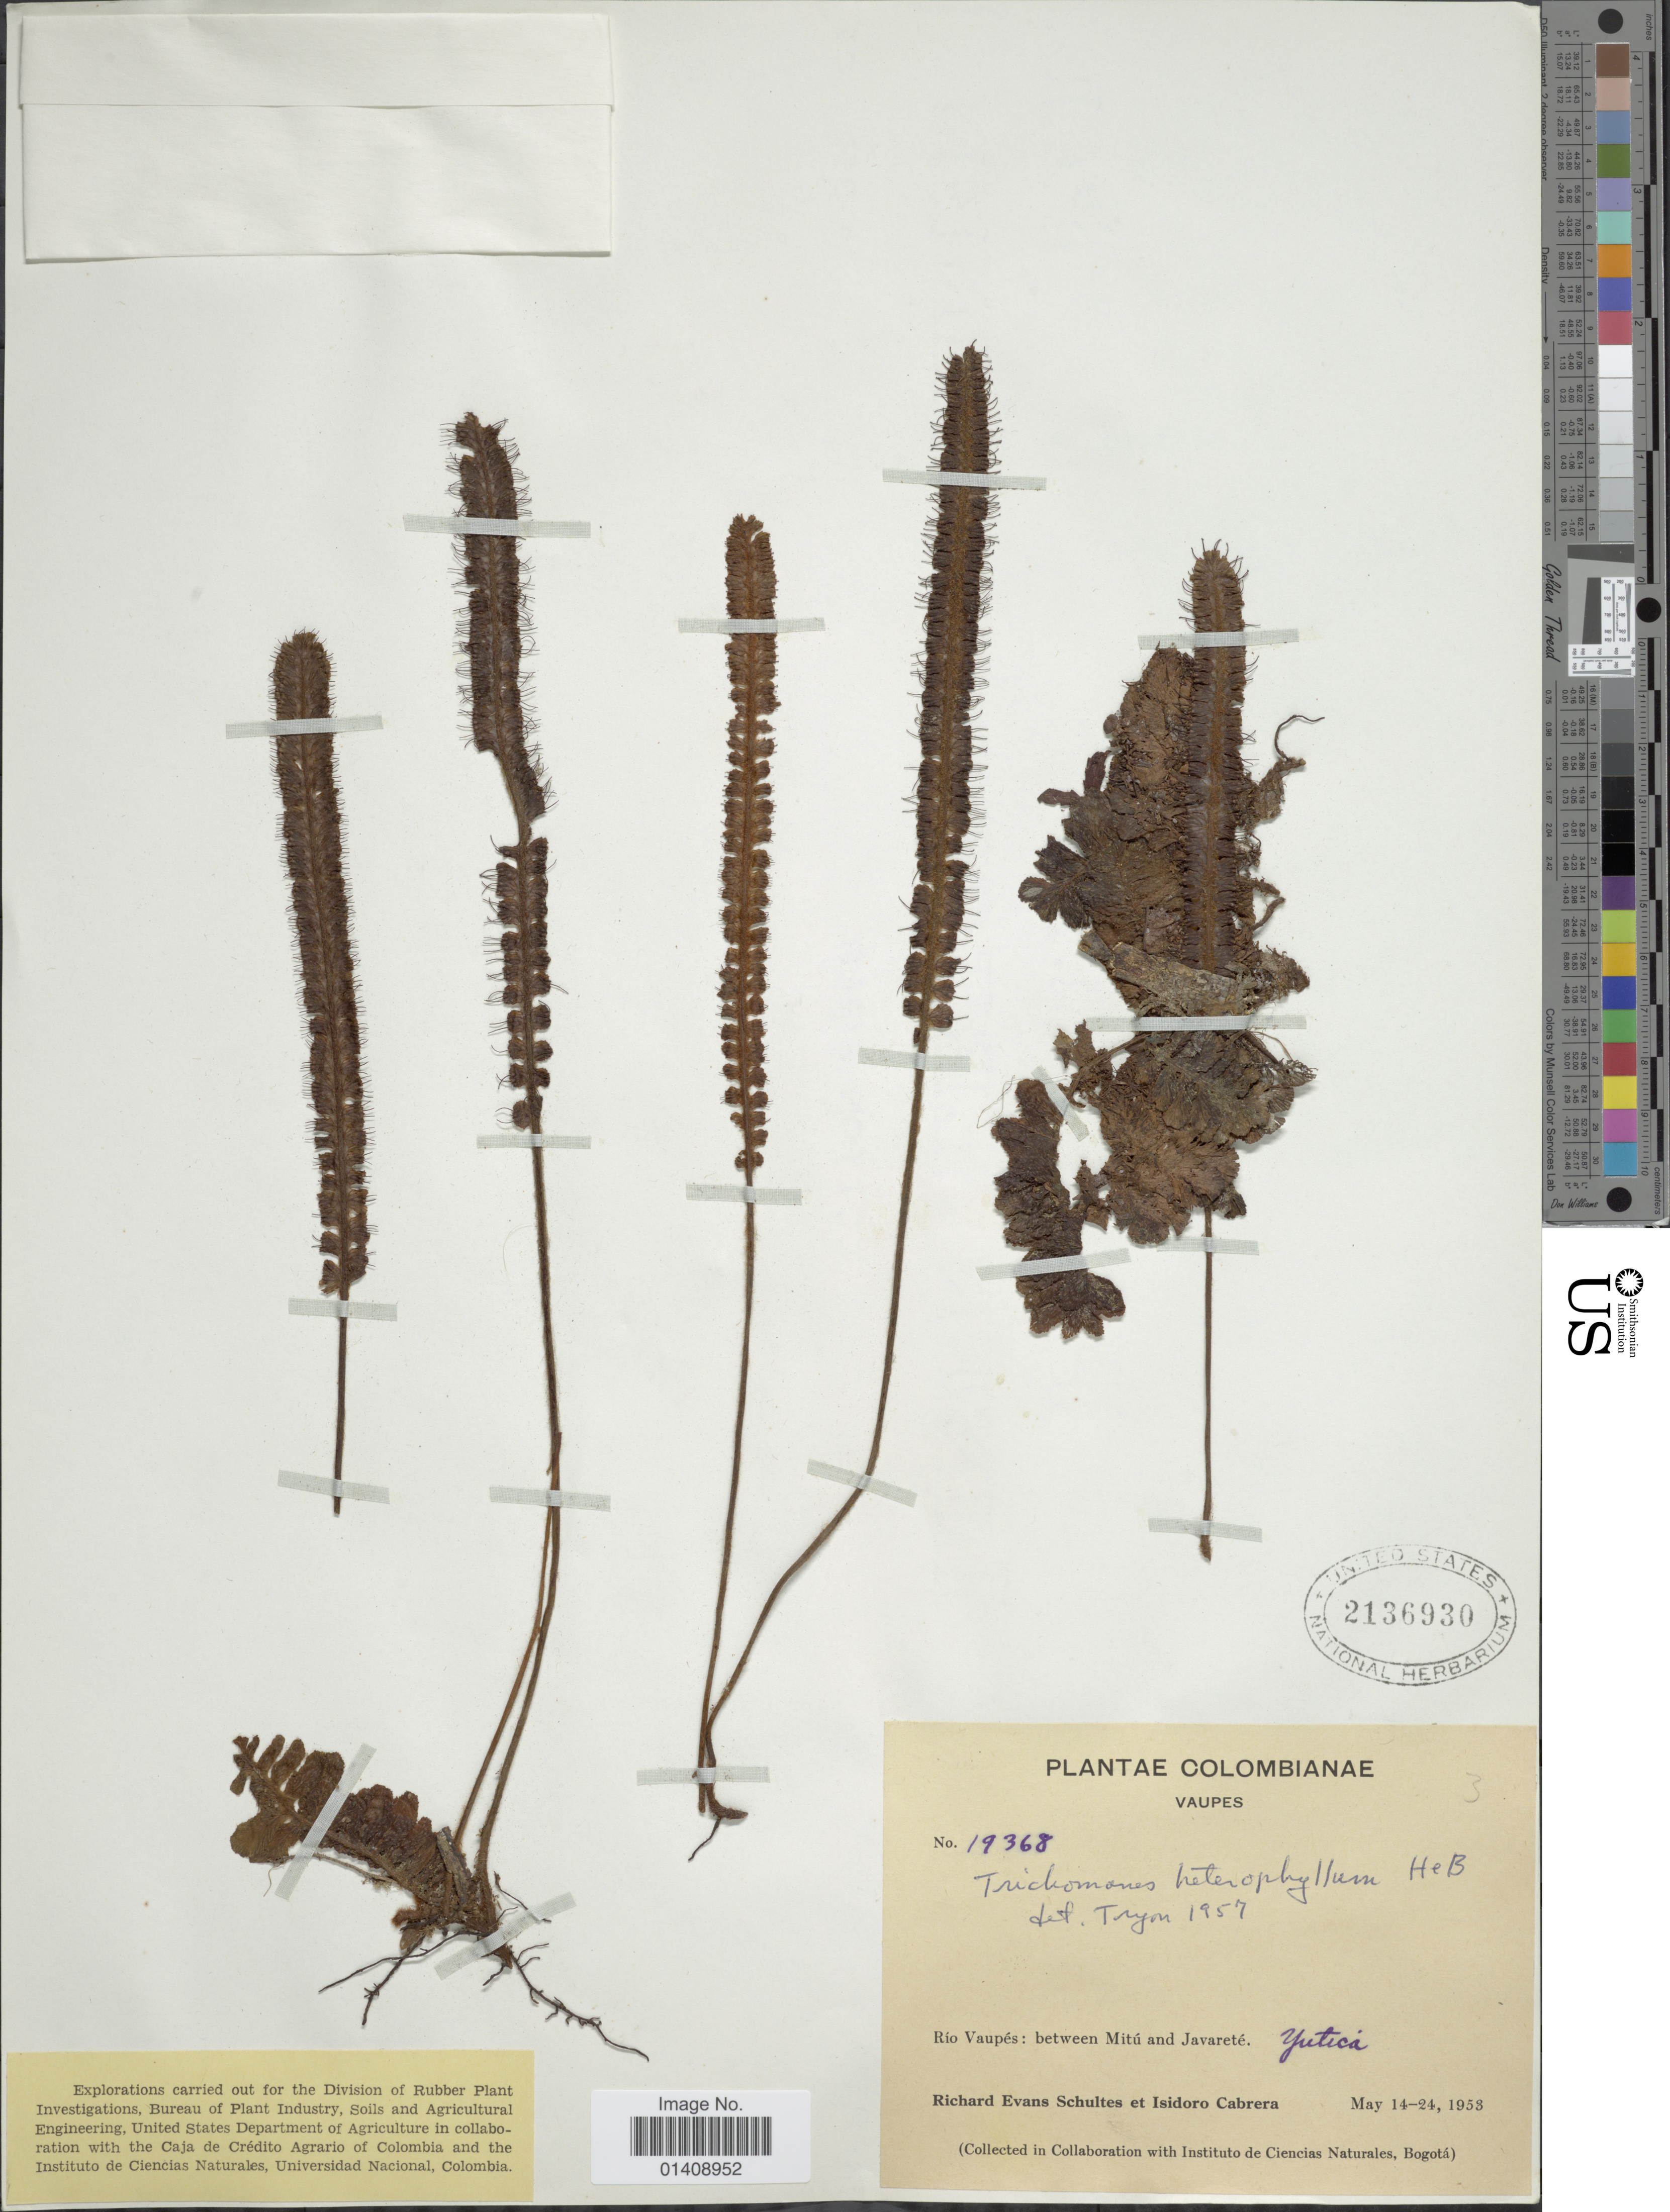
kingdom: Plantae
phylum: Tracheophyta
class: Polypodiopsida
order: Hymenophyllales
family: Hymenophyllaceae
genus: Trichomanes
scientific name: Trichomanes humboldtii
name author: (Bosch) Lellinger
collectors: R. E. Schultes & I. Cabrera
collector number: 19368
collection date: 1953-05-14/1953-05-24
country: Colombia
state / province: Vaupés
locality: Rio Vaupes: between Mitu and Javareté. Yutica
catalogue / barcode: US 2136930